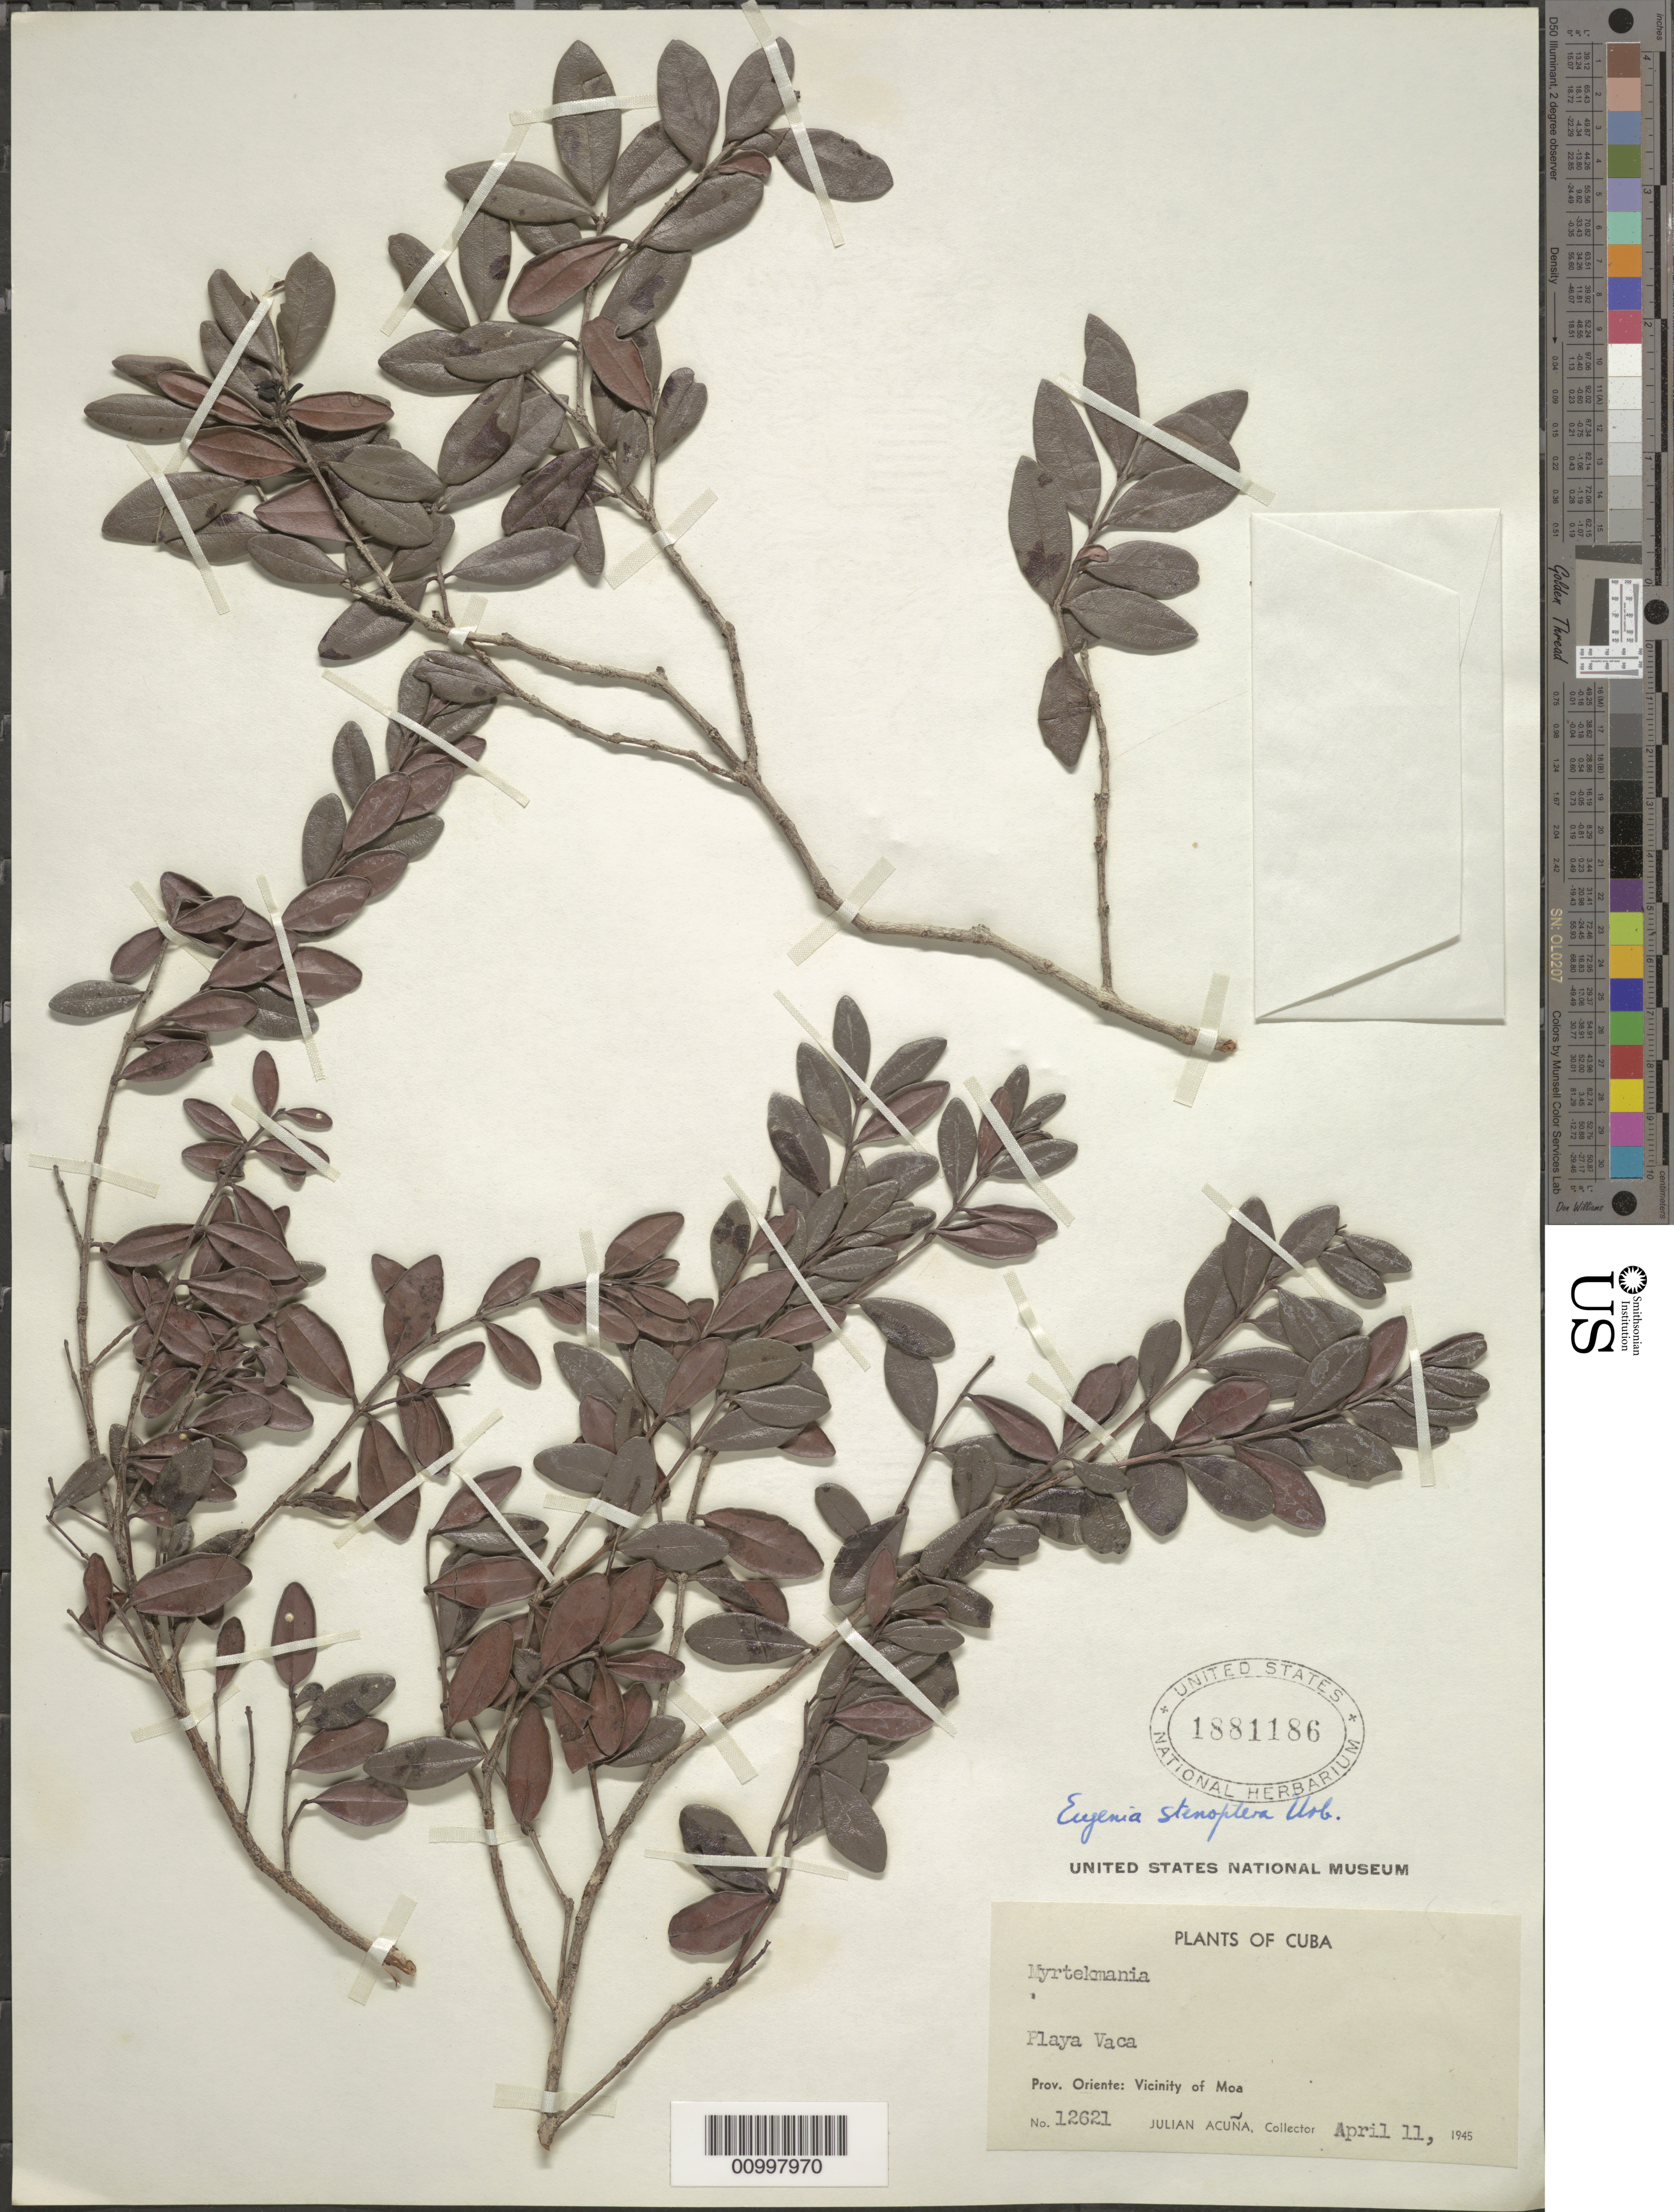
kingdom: Plantae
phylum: Tracheophyta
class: Magnoliopsida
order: Myrtales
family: Myrtaceae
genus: Eugenia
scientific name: Eugenia stenoptera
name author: Urb.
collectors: J. Acuña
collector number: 12621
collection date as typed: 11 Apr 1945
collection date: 1945-04-11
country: Cuba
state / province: Holguín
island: Cuba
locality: Vicinity of Moa [Oriente]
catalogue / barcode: US 1881186